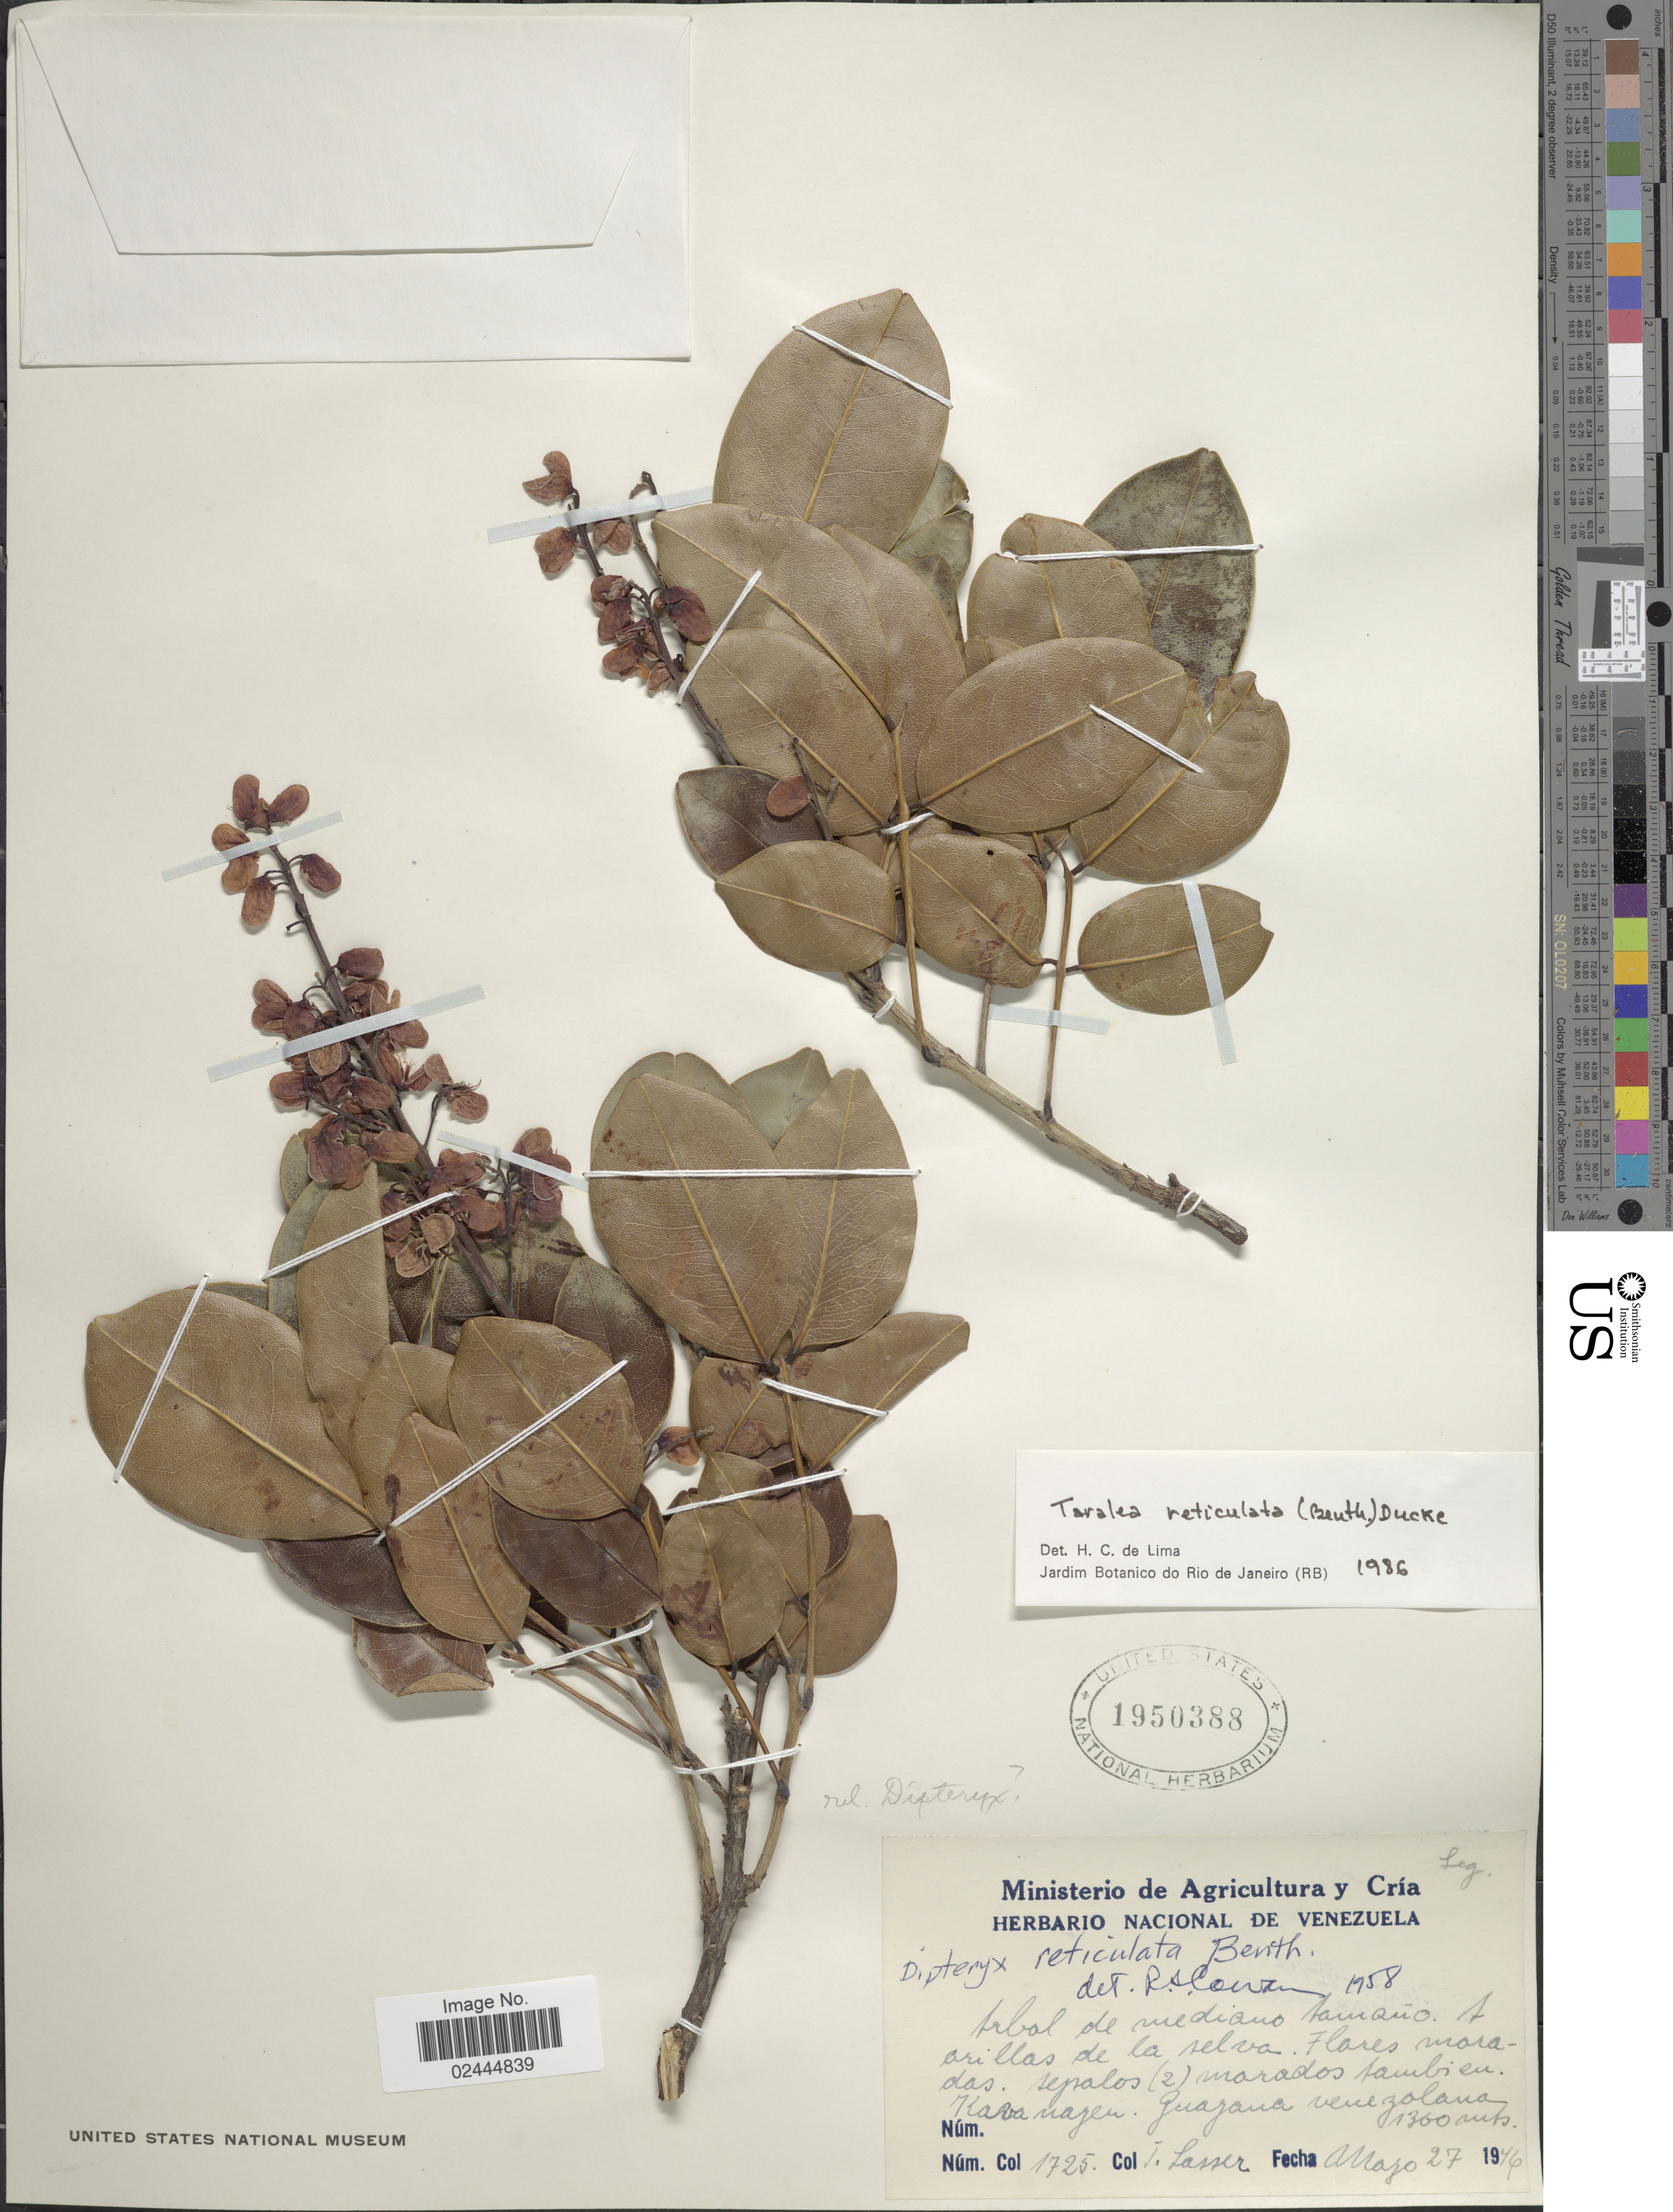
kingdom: Plantae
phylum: Tracheophyta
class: Magnoliopsida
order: Fabales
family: Fabaceae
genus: Taralea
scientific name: Taralea reticulata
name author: (Benth.) Ducke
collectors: T. Lasser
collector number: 1725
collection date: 1946-03-27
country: Venezuela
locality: Kavanaren, Guayana Venezolana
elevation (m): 1300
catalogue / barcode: US 1950388